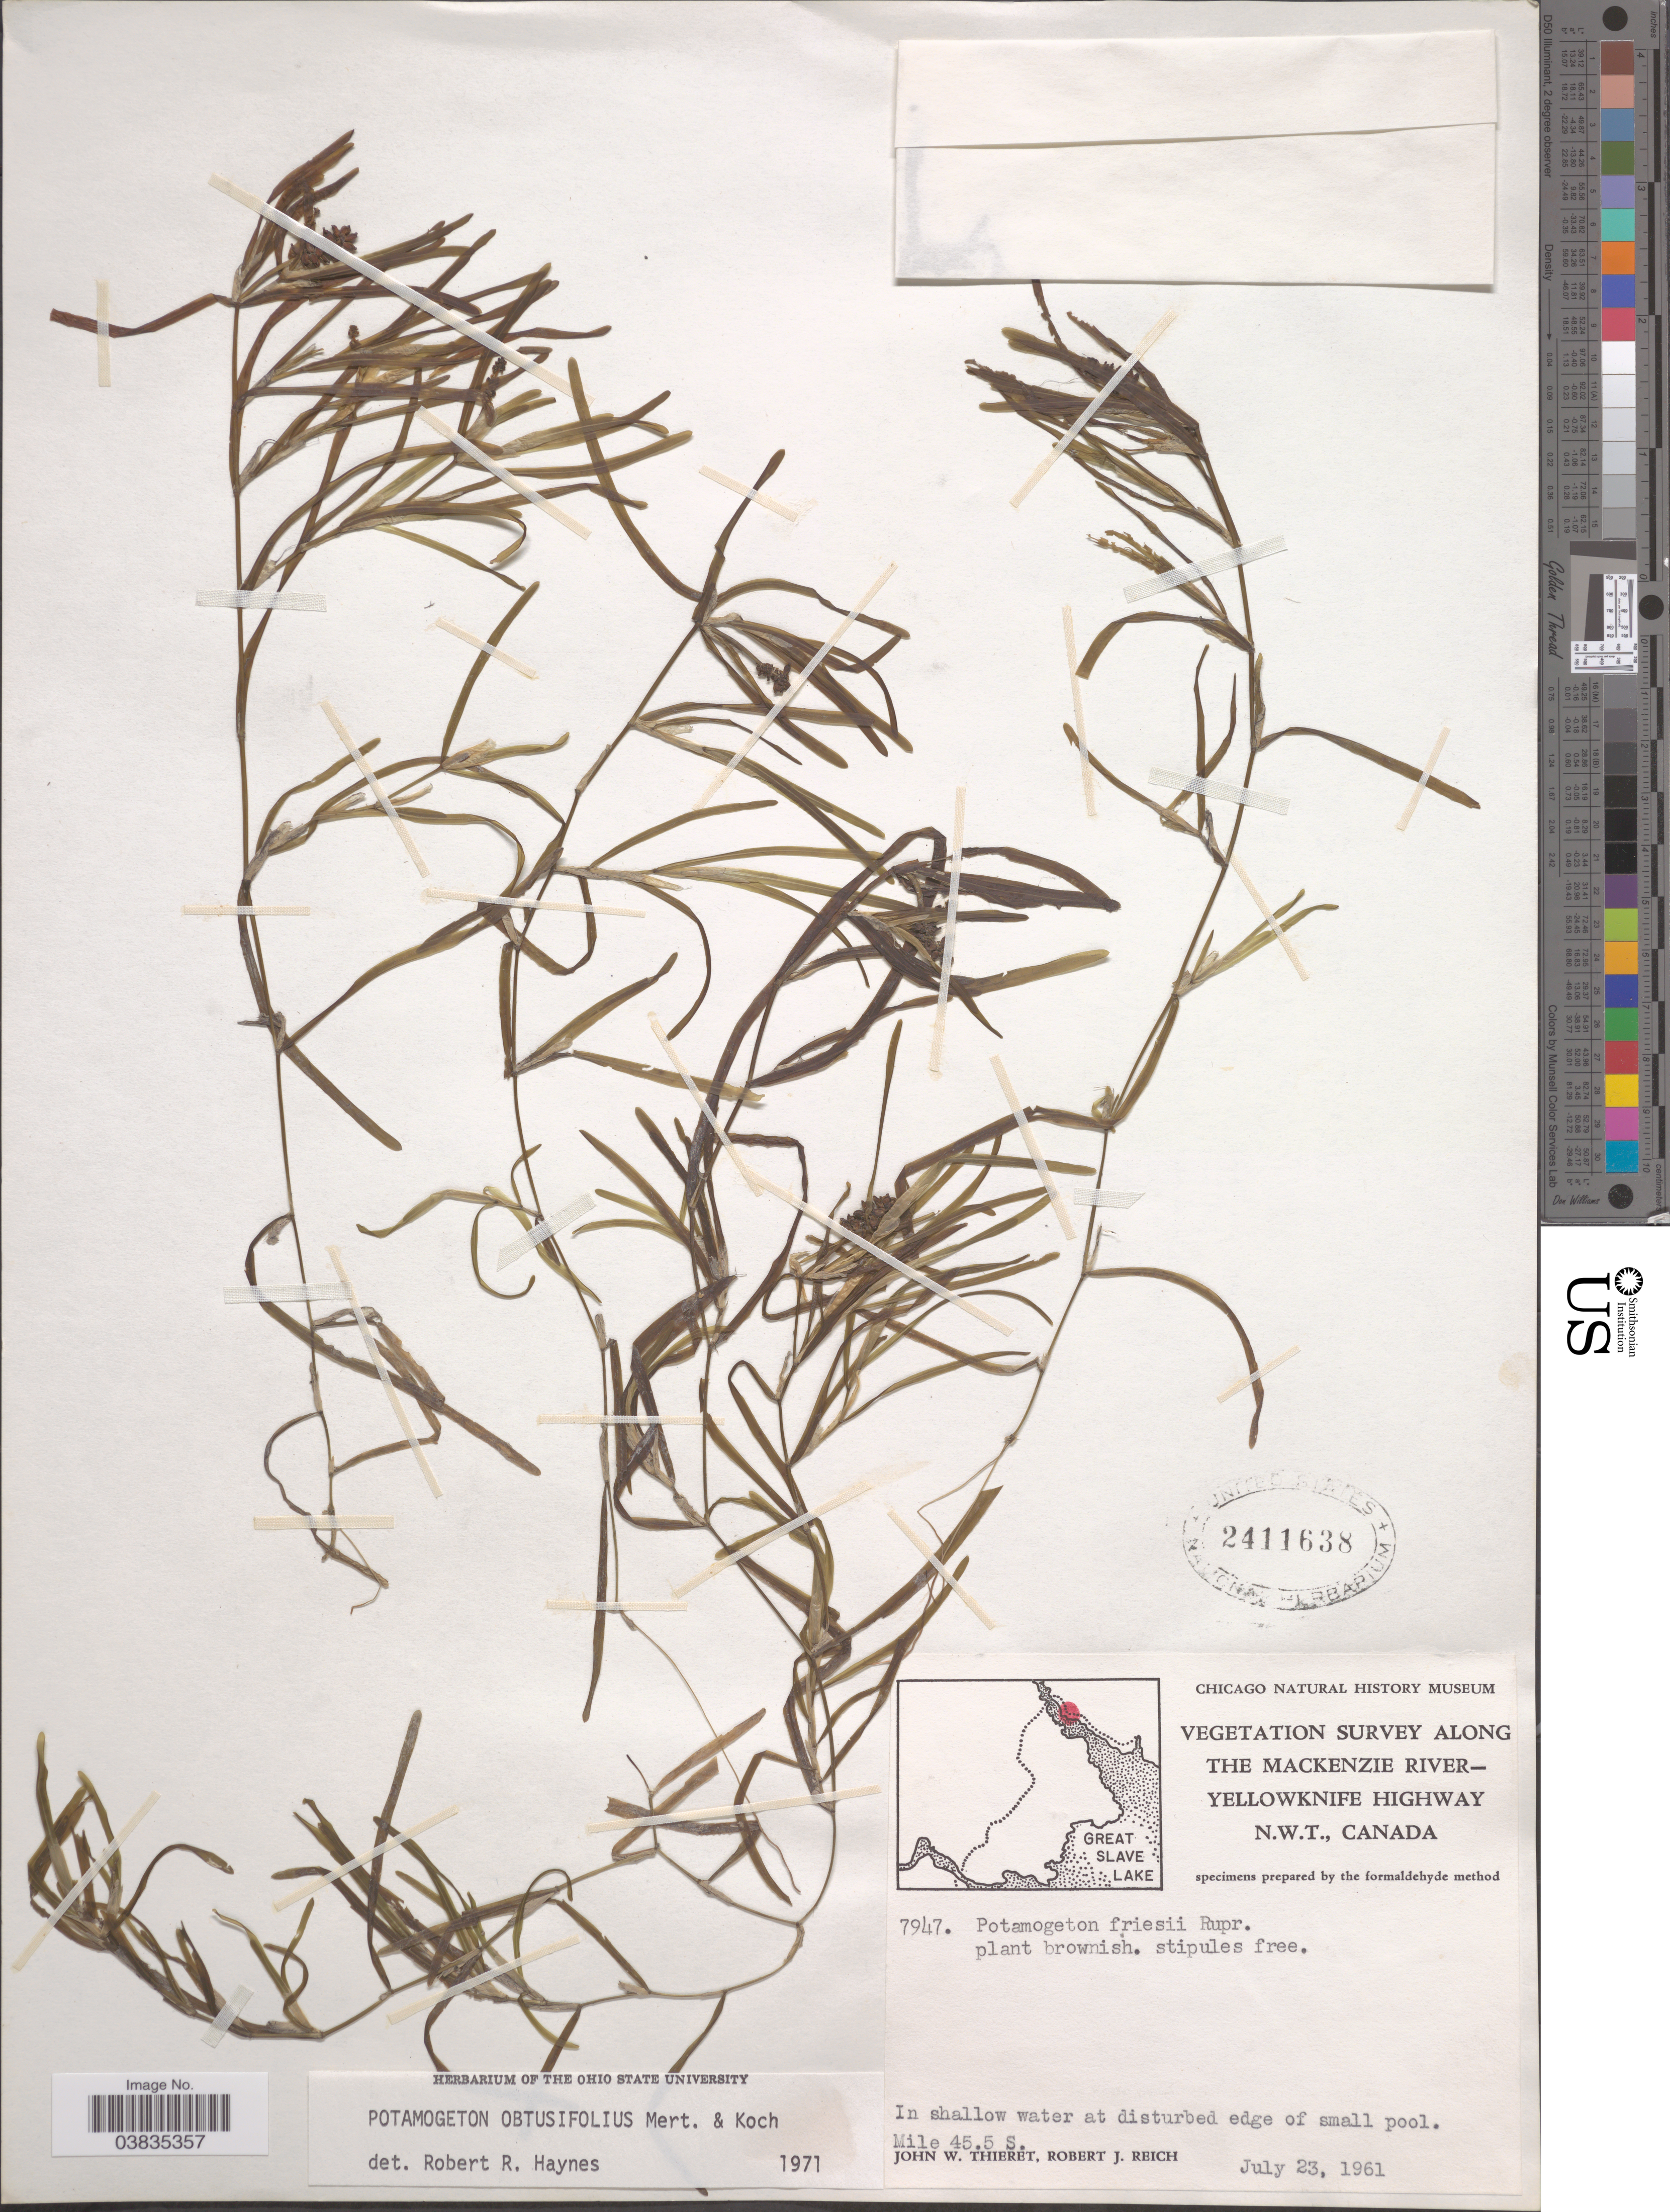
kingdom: Plantae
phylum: Tracheophyta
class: Liliopsida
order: Alismatales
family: Potamogetonaceae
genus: Potamogeton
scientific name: Potamogeton obtusifolius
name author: Mert. & W.D.J. Koch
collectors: J. W. Thieret & R. Reich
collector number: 7947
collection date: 1961-07-23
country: Canada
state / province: Northwest Territories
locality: Vegetation survey along the Mackenzie River-Yellowknife Highway N.W.T. Mile 45.5 S.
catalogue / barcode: US 2411638